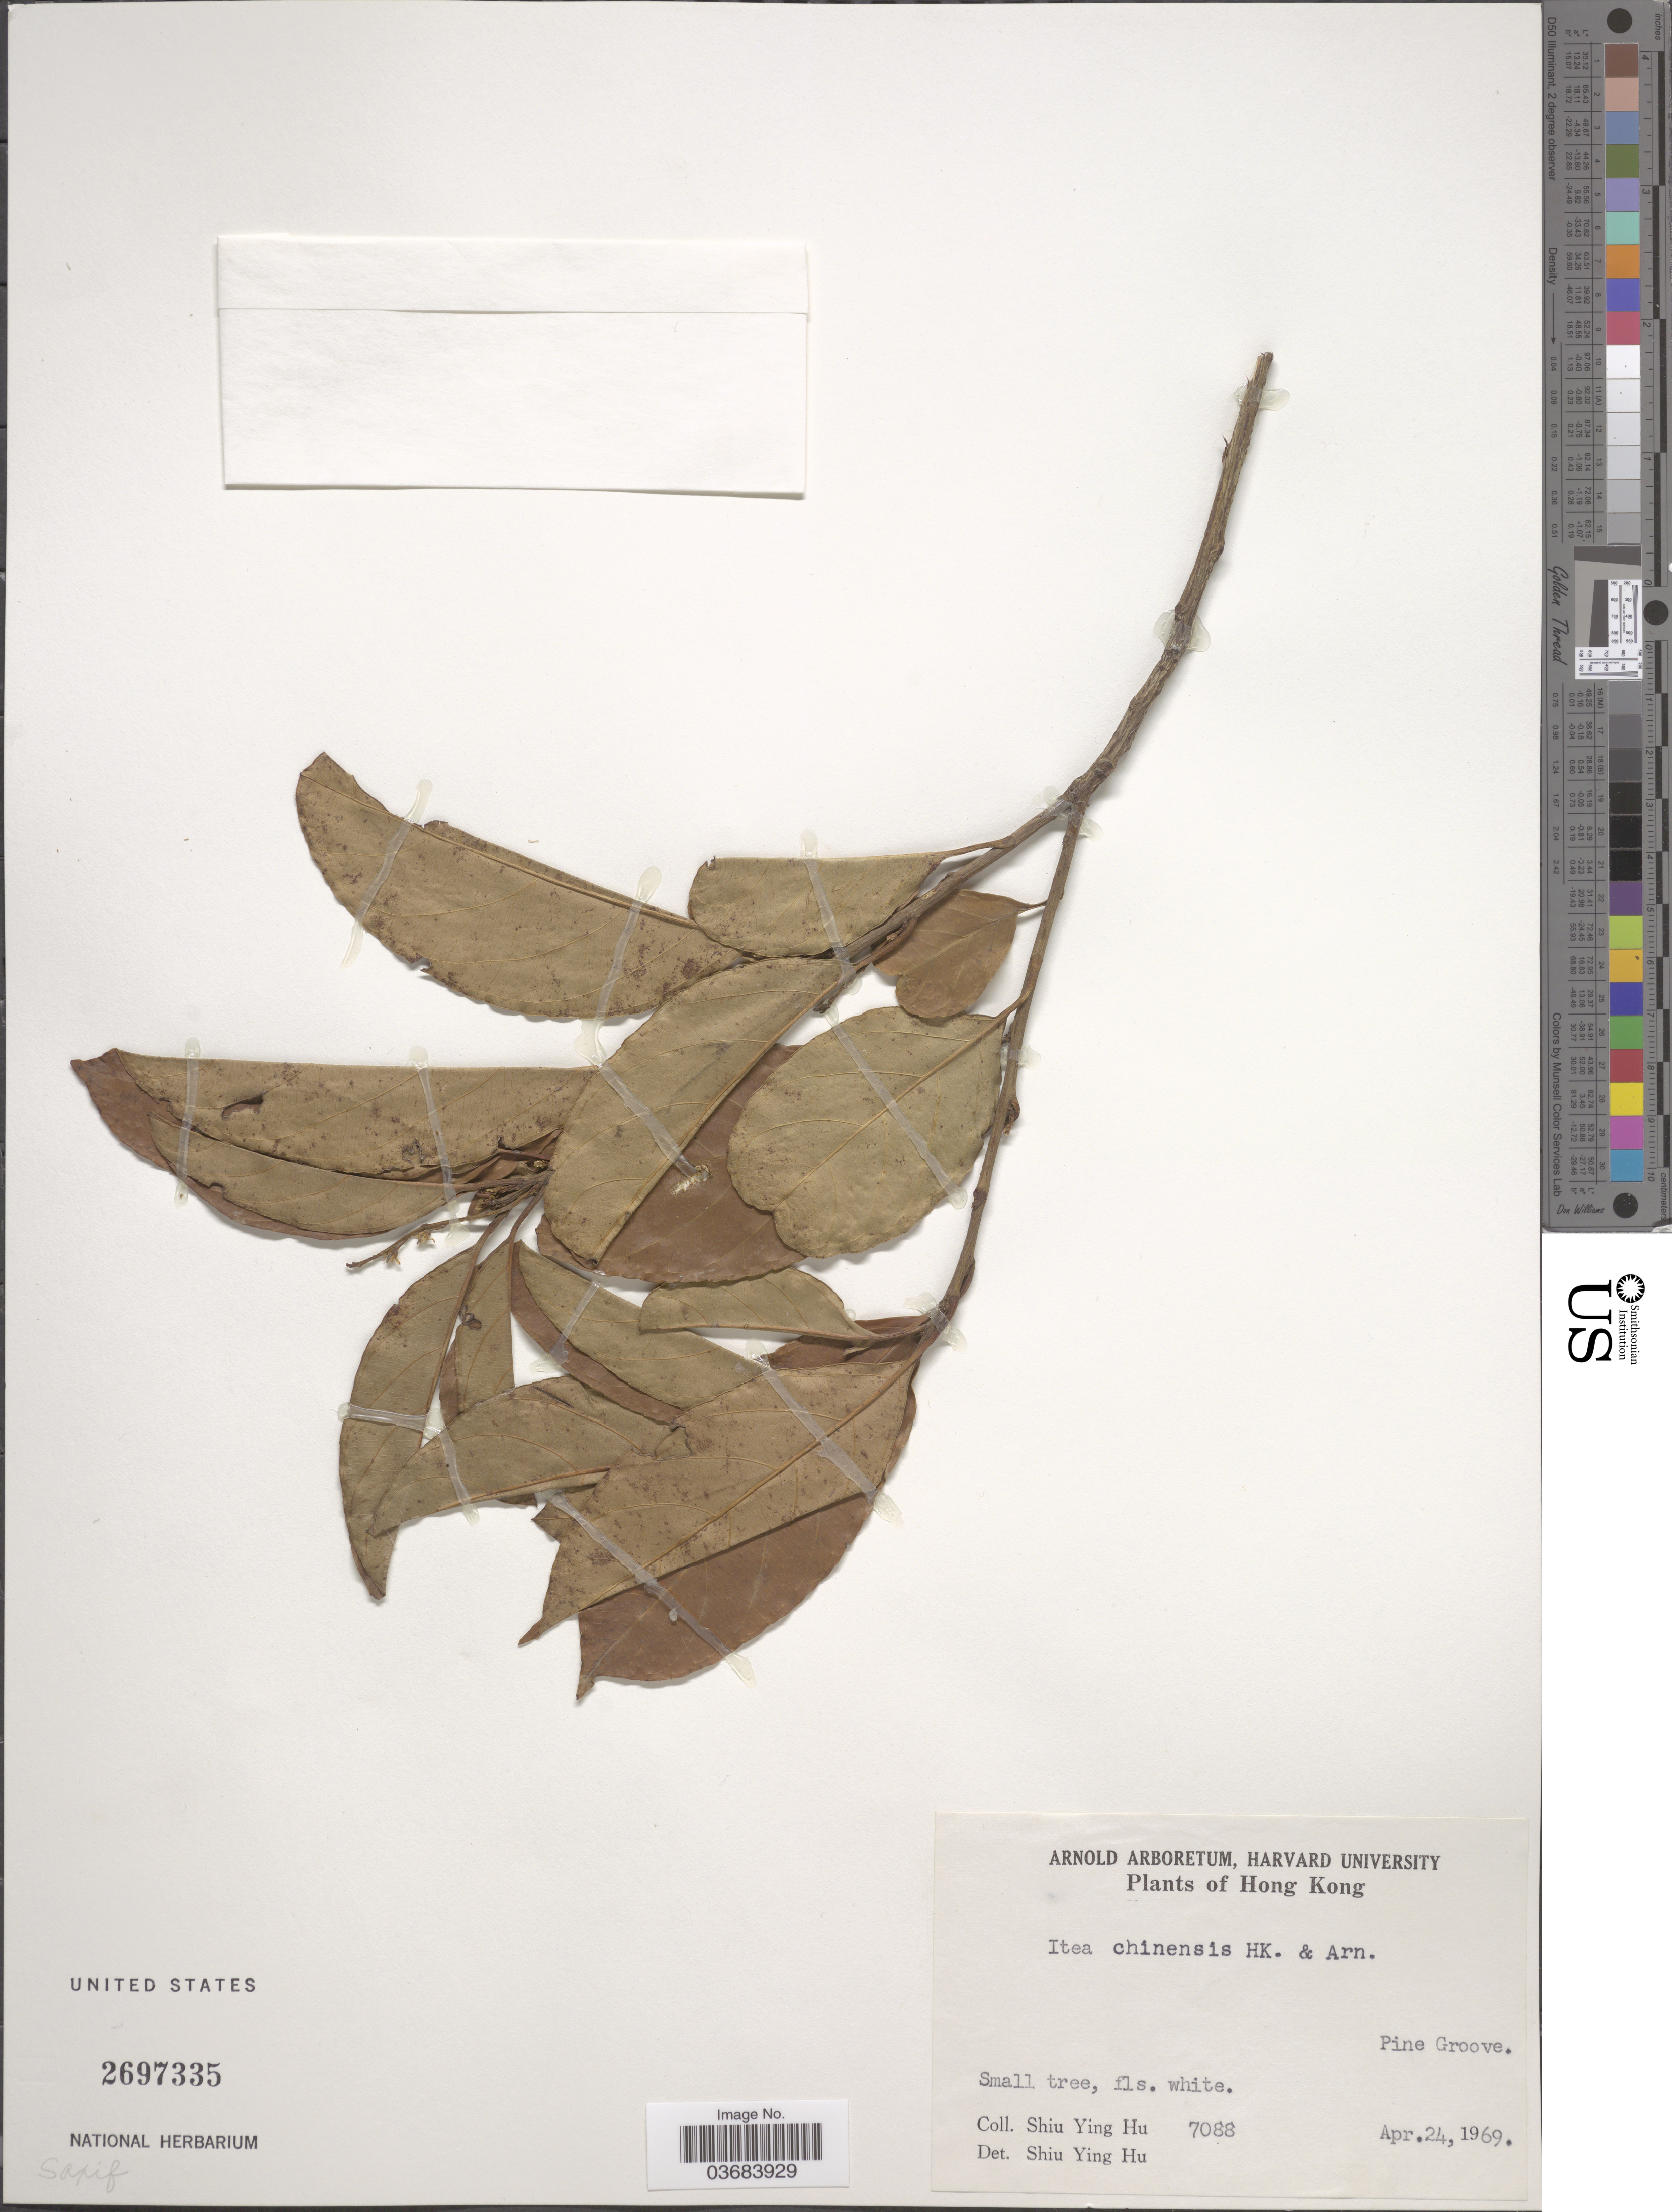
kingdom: Plantae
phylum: Tracheophyta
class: Magnoliopsida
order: Saxifragales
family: Iteaceae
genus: Itea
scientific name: Itea chinensis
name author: W. Hook. & H.J. Arn.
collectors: S. Y. Hu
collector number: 7088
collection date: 1969-04-24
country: China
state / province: Hong Kong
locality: Pine Grove.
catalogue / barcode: US 2697335